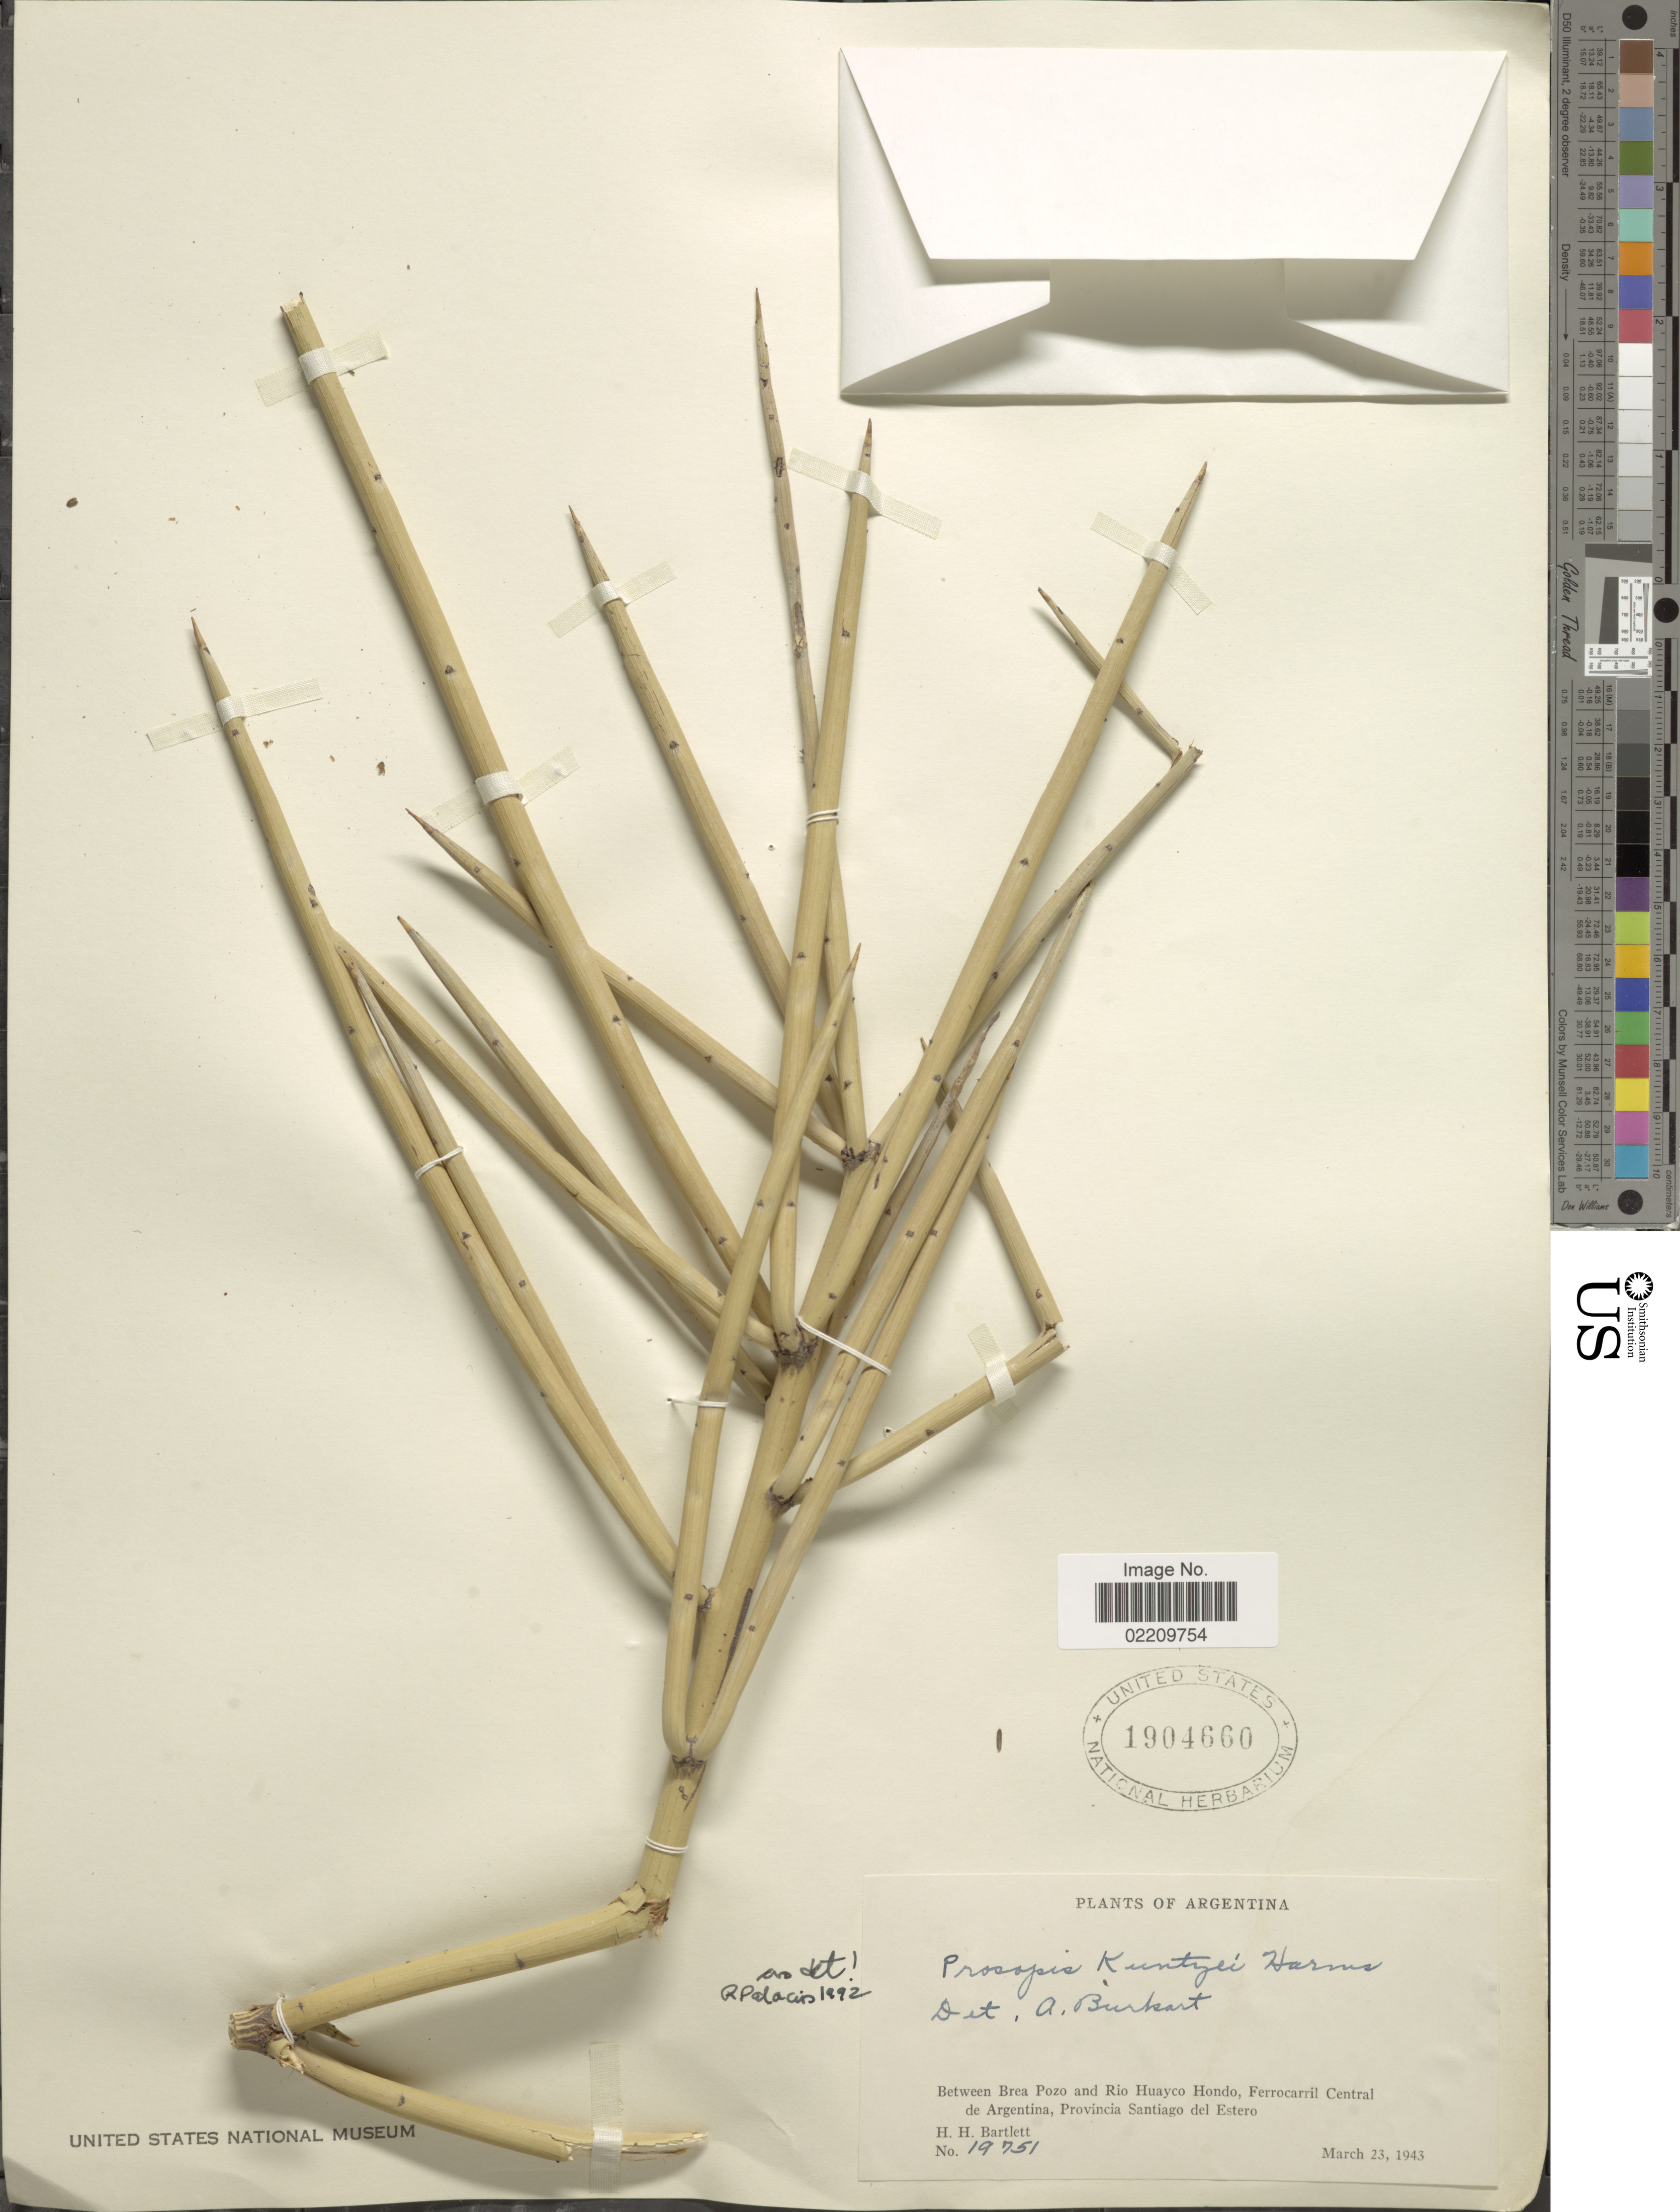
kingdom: Plantae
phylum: Tracheophyta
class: Magnoliopsida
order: Fabales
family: Fabaceae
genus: Neltuma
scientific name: Neltuma kuntzei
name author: (Harms ex Kuntze) C. E. Hughes & G.P. Lewis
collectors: H. H. Bartlett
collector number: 19751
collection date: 1943-03-23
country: Argentina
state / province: Santiago del Estero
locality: Between Brea Pozo and Rio Huayco Hondo, Ferrocarril Central de Argentina, Provincia Santiago del Estero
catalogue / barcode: US 1904660